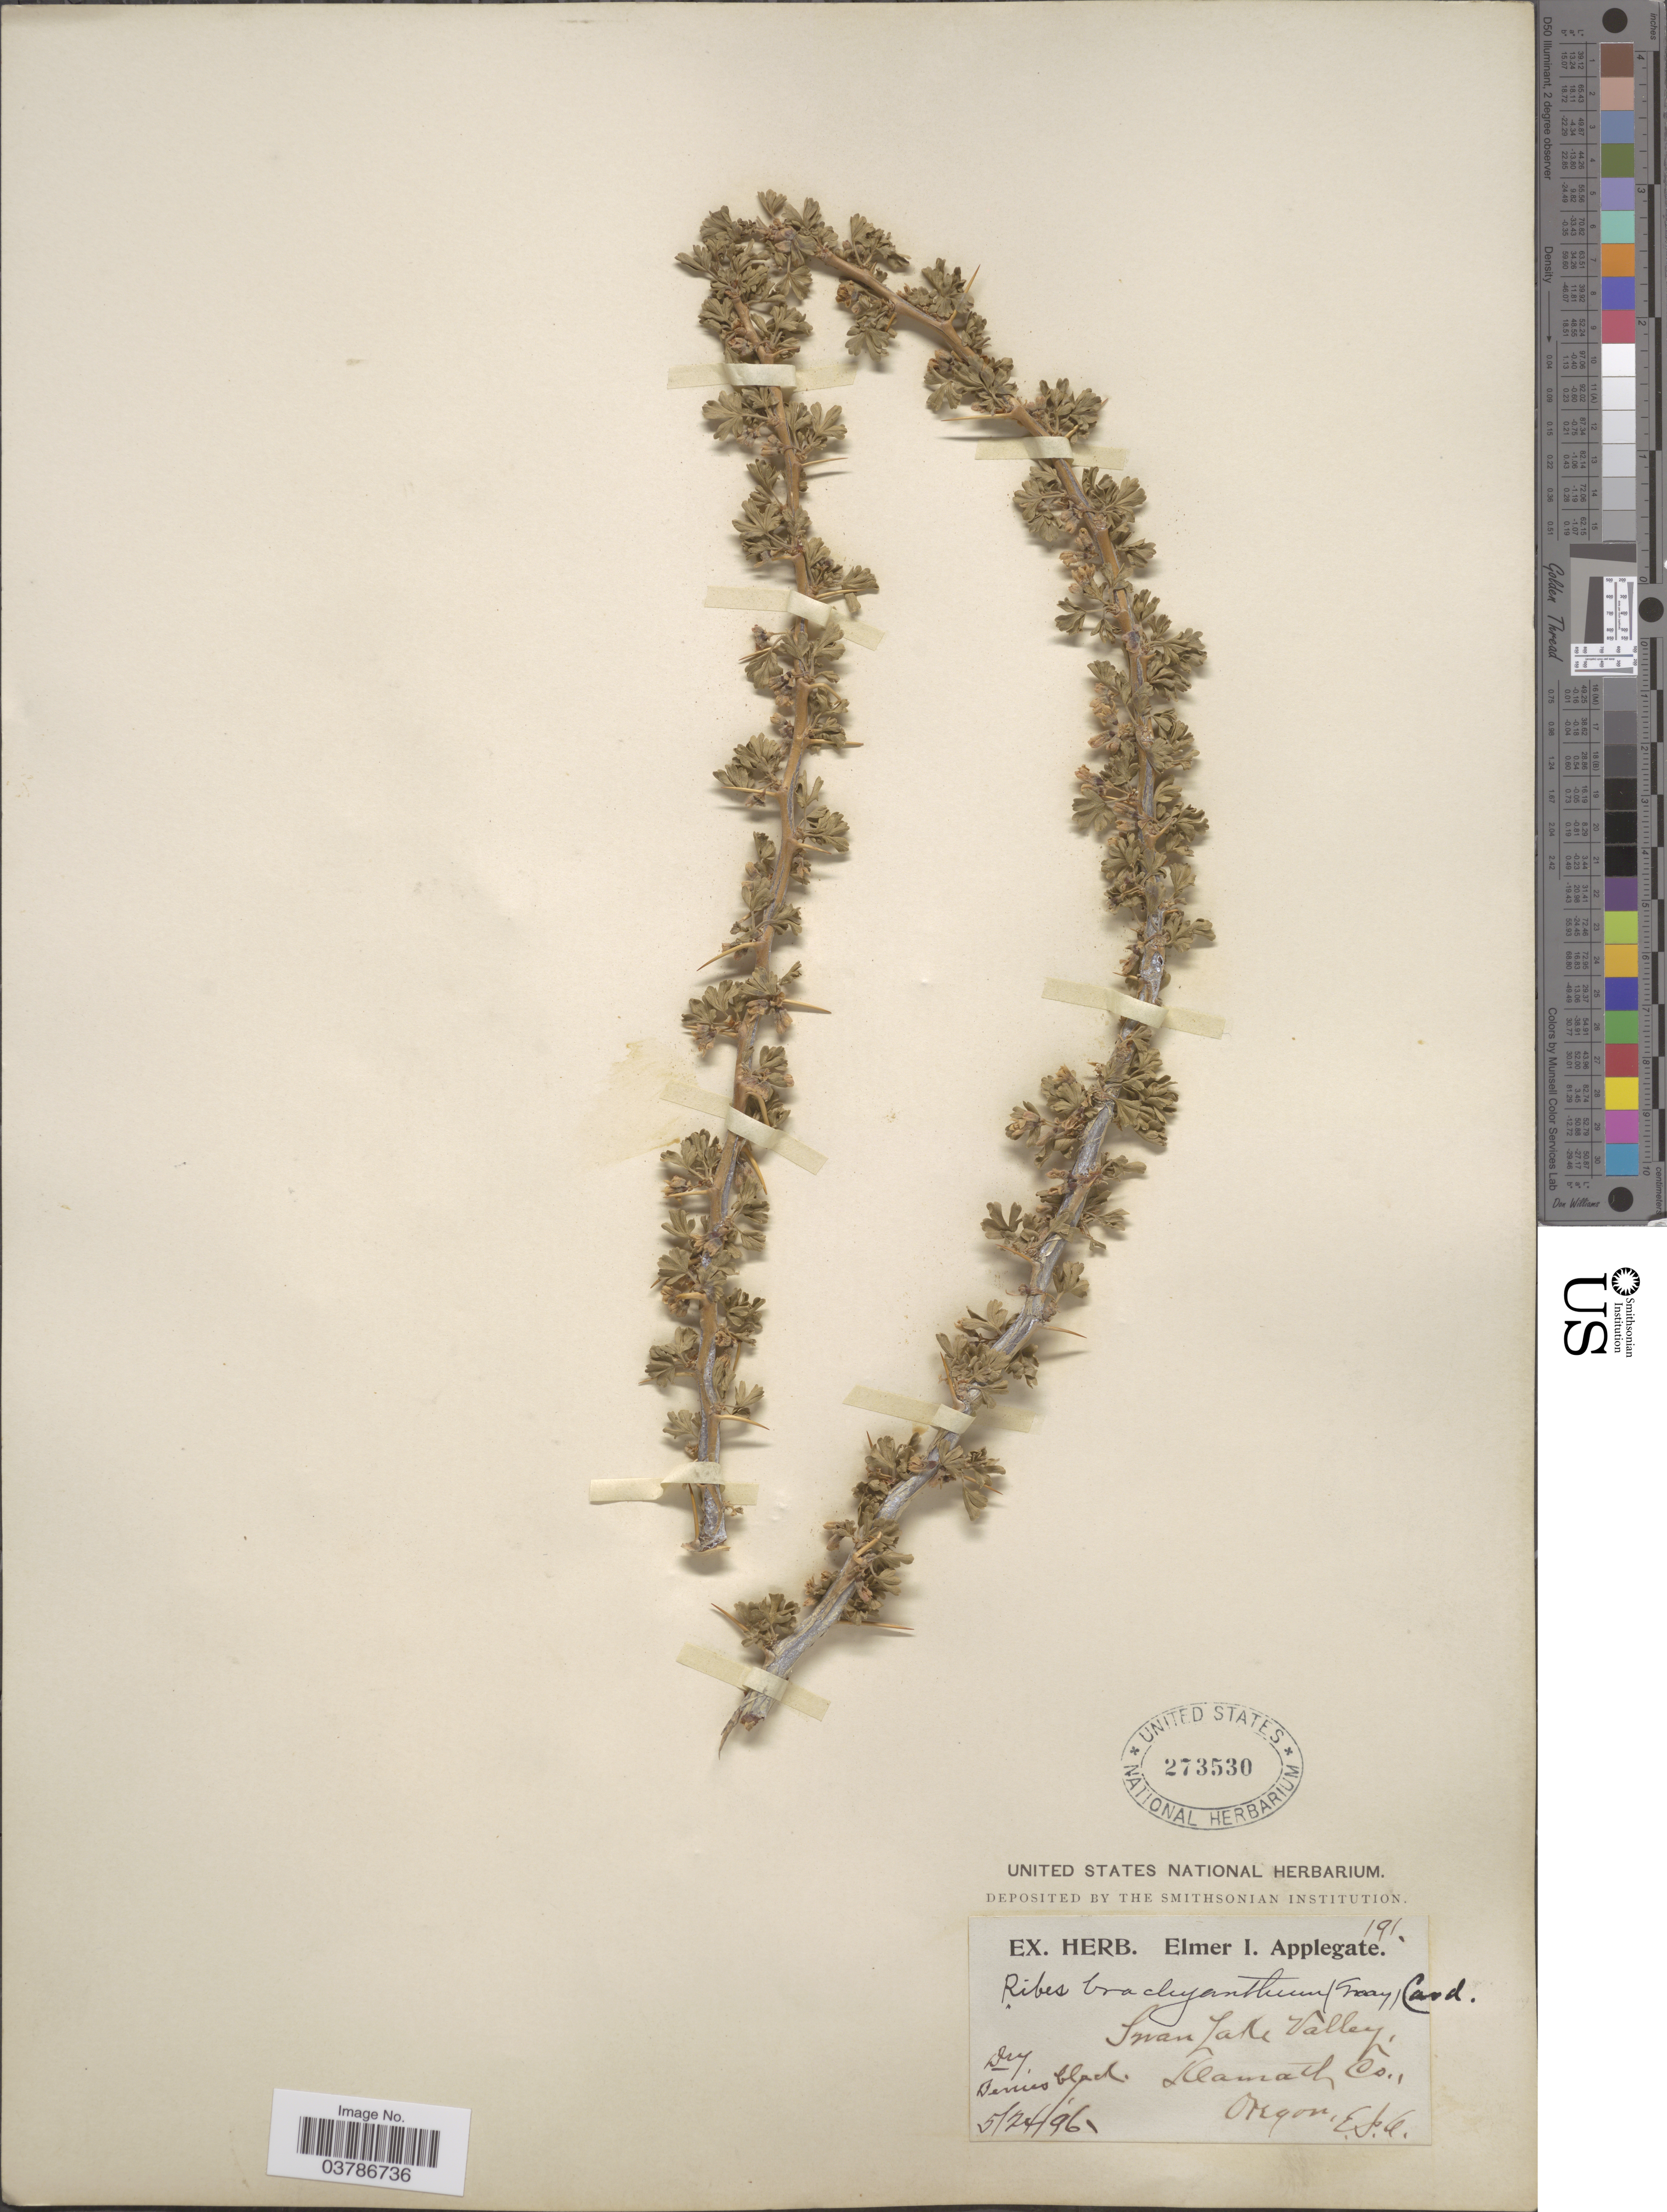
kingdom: Plantae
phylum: Tracheophyta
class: Magnoliopsida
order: Saxifragales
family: Grossulariaceae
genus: Ribes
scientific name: Ribes velutinum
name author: Greene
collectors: E. I. Applegate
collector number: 191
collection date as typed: Transcribed d/m/y: 24/5/96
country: United States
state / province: Oregon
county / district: Klamath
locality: Swan Lake Valley, Klamath Co.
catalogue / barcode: US 273530